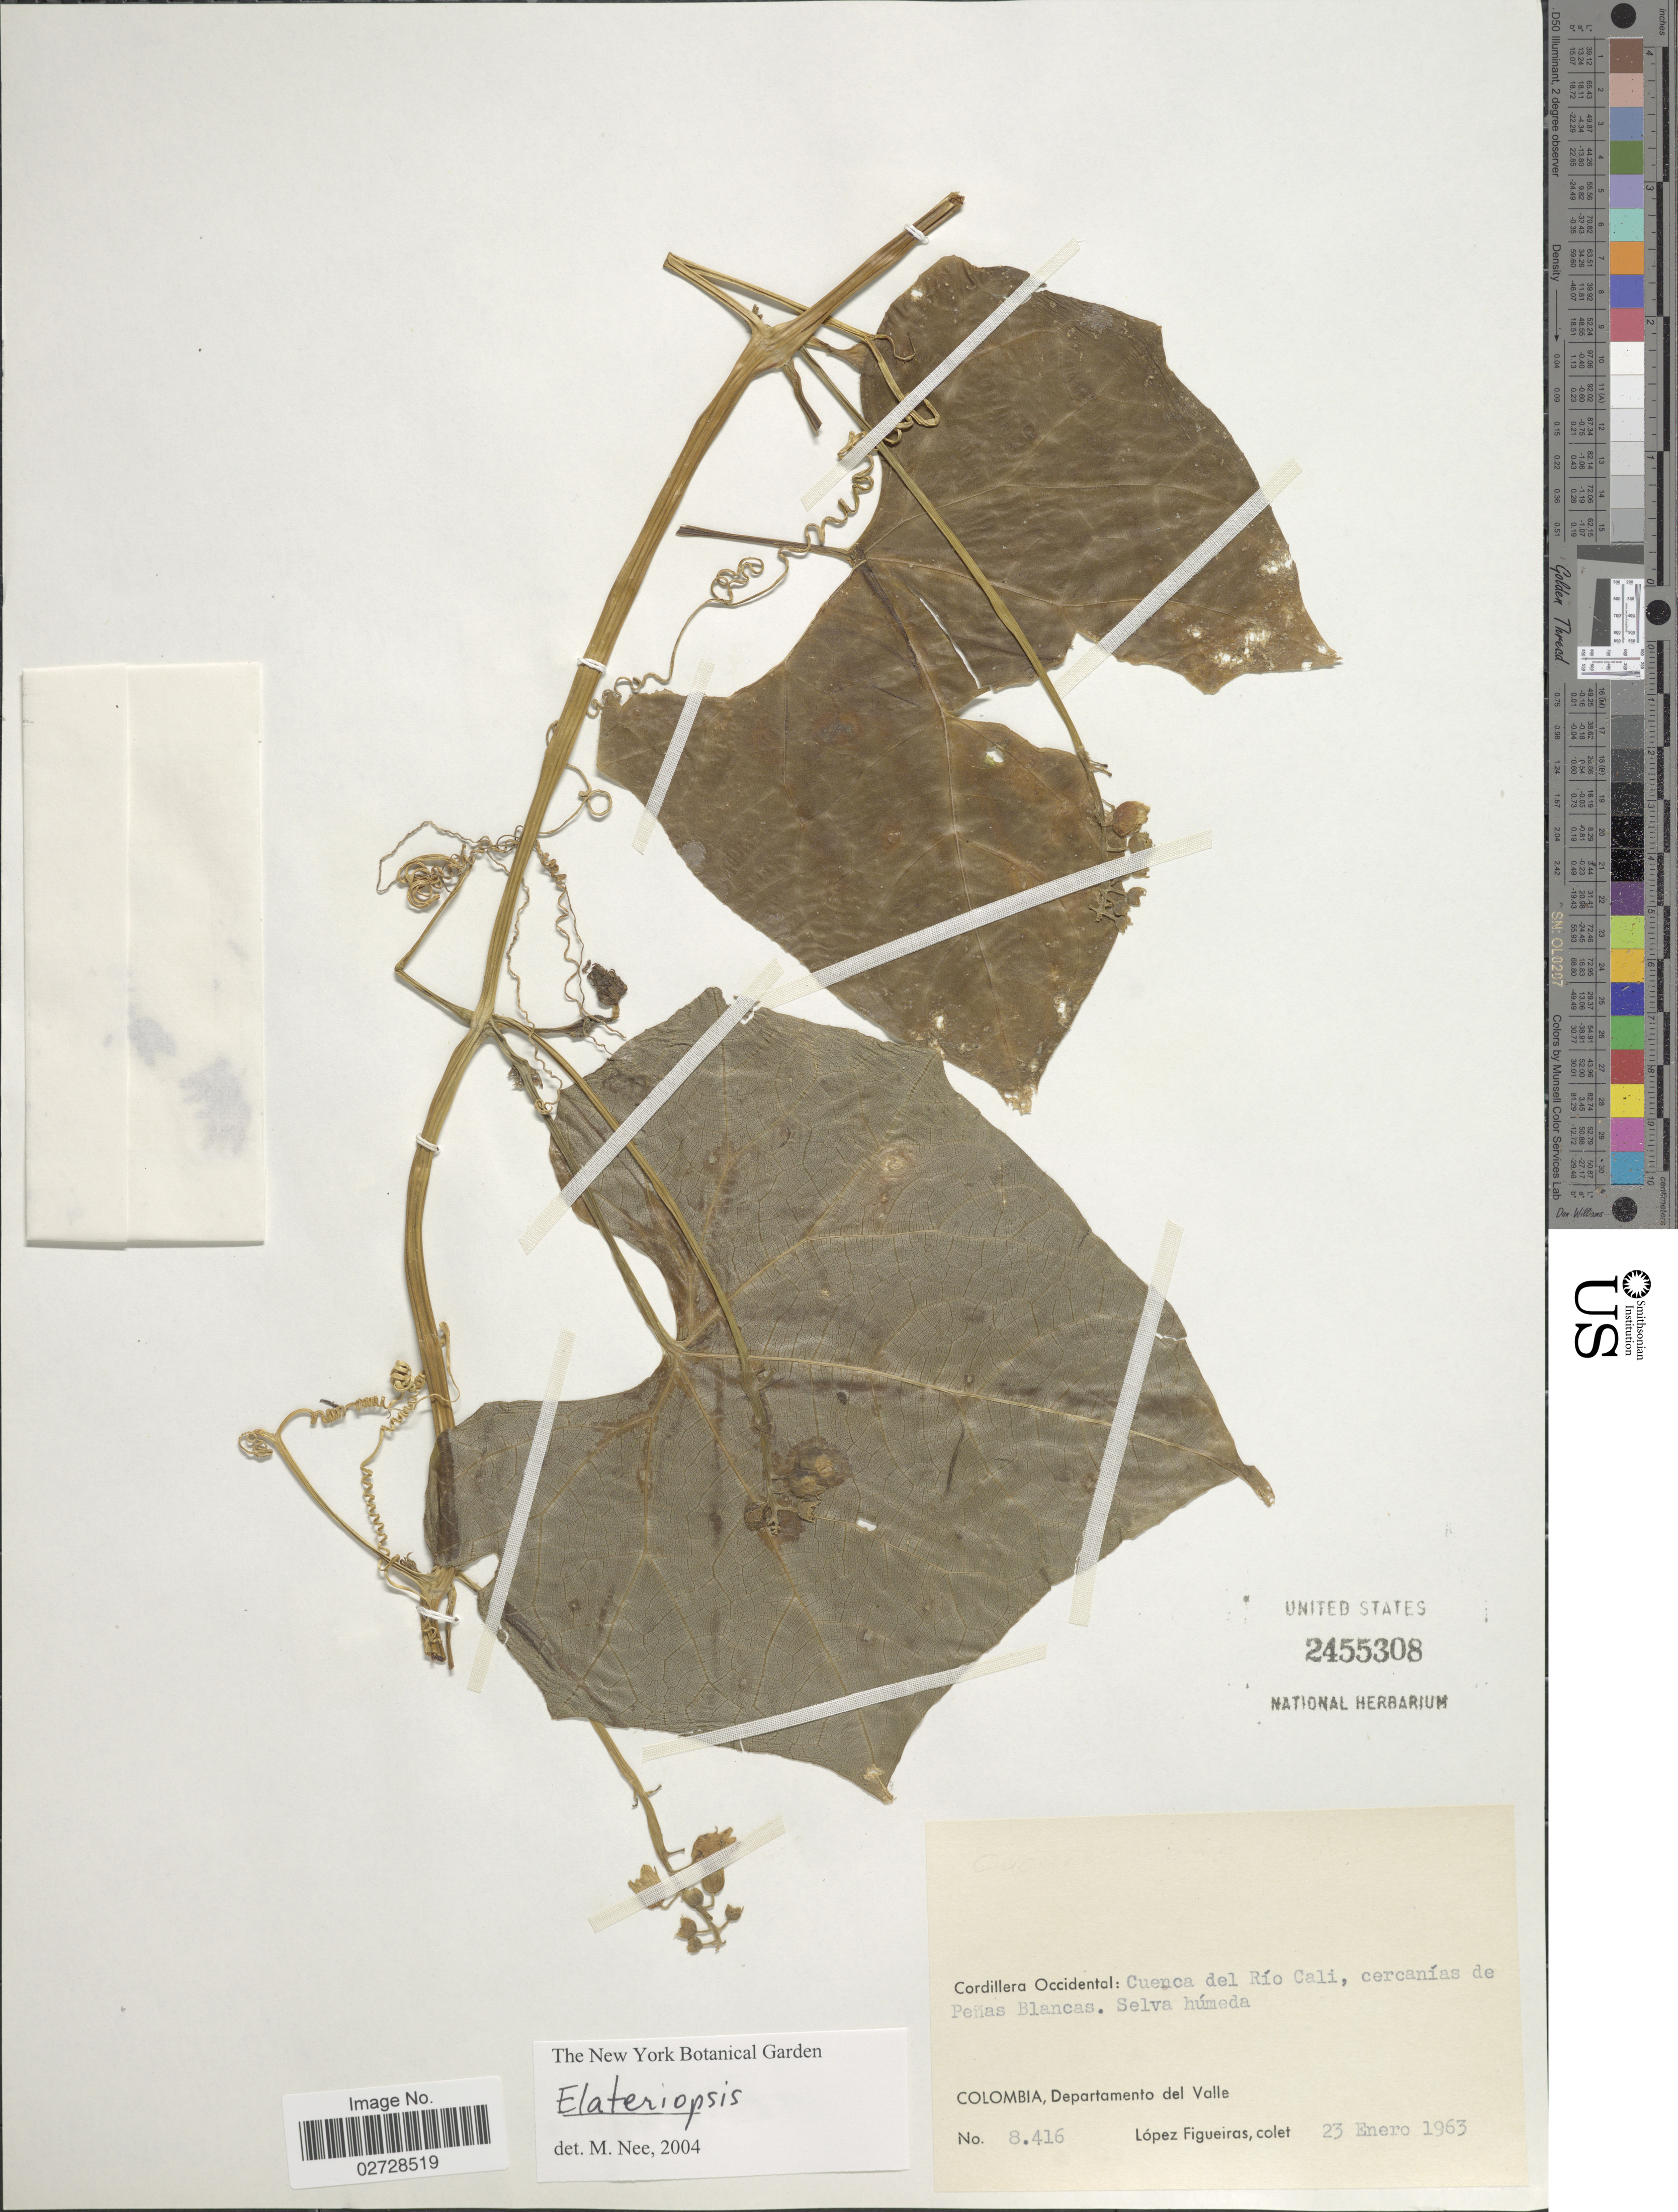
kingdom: Plantae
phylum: Tracheophyta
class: Magnoliopsida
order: Cucurbitales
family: Cucurbitaceae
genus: Hanburia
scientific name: Hanburia sp.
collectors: M. López Figueiras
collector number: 8416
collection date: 1963-01-23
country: Colombia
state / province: Valle del Cauca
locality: Departamento del Valle, Cordillera Occidental: Cuenca del Rio Cali, cercanias de Penas Blancas, selva humeda.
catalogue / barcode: US 2455308